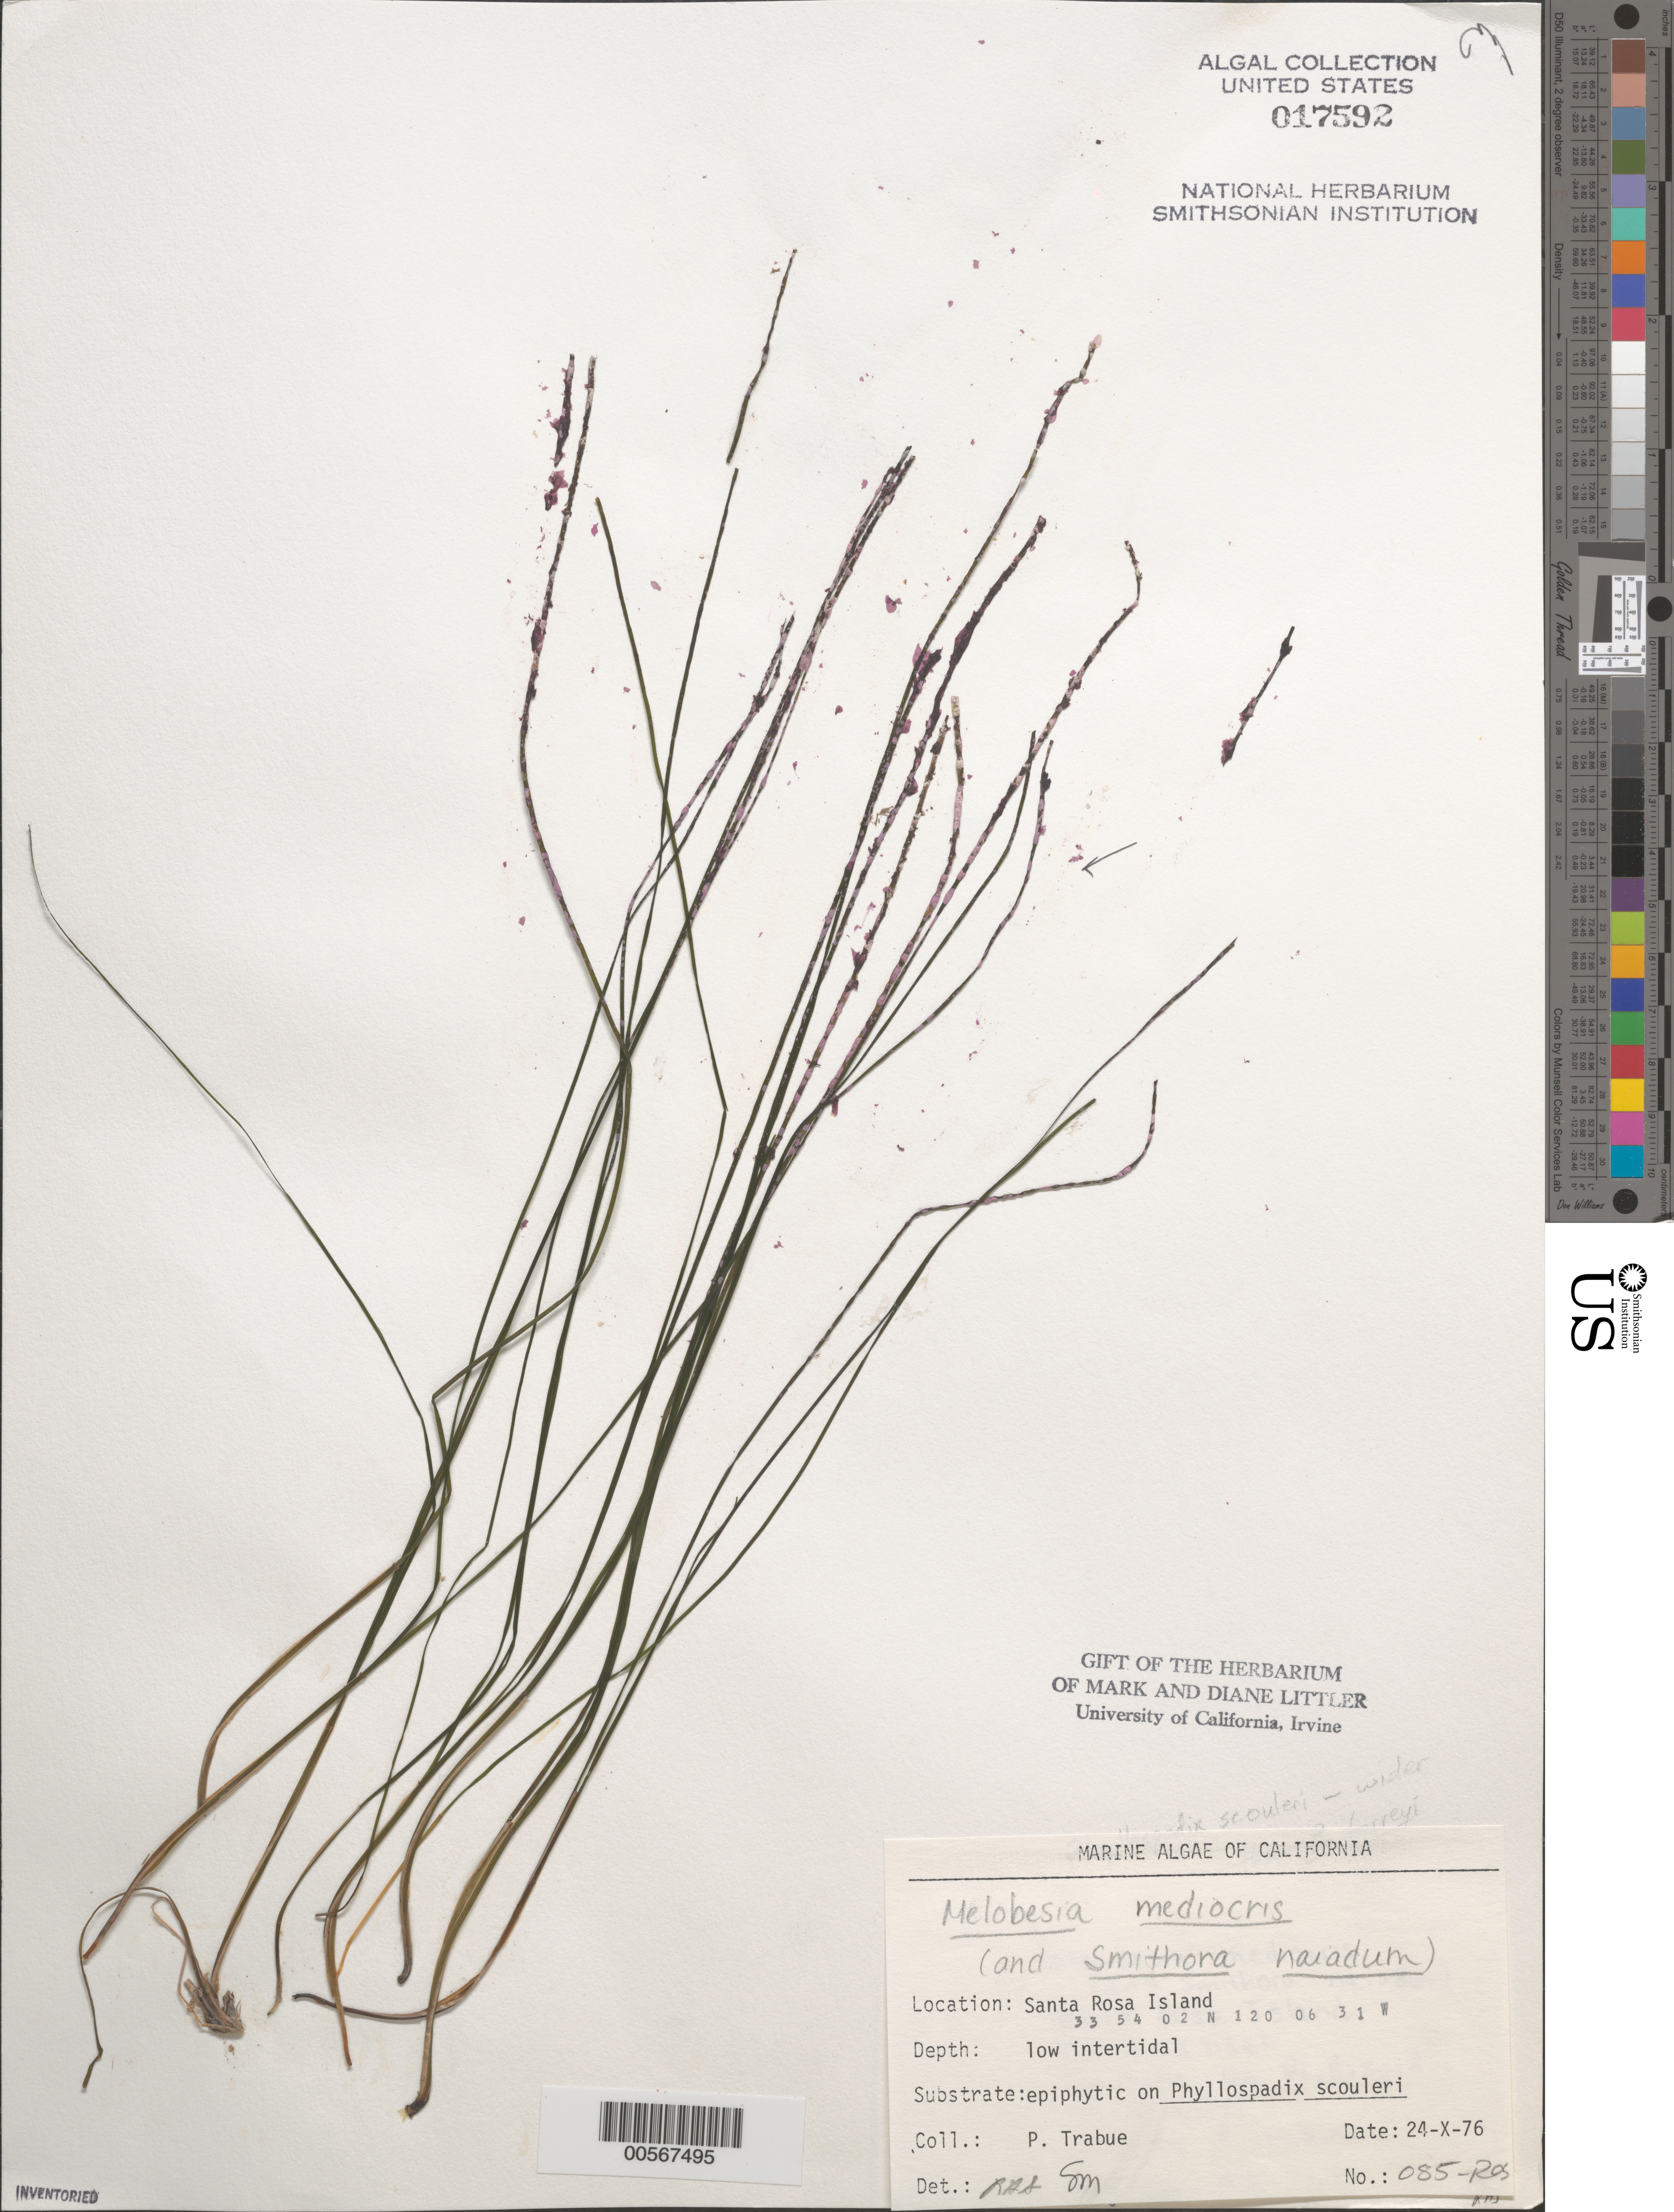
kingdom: Plantae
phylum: Rhodophyta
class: Florideophyceae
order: Corallinales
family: Hapalidiaceae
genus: Melobesia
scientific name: Melobesia mediocris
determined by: Sims, Robert H.; Murray, S. N.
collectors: P. J. Trabue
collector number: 085-ros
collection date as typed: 24 Oct 1976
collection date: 1976-10-24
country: United States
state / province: California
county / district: Santa Barbara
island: Santa Rosa Island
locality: Johnson's Lee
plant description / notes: BLM-SOCALBIGHT Rocky Intertidal Survey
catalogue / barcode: US 17592